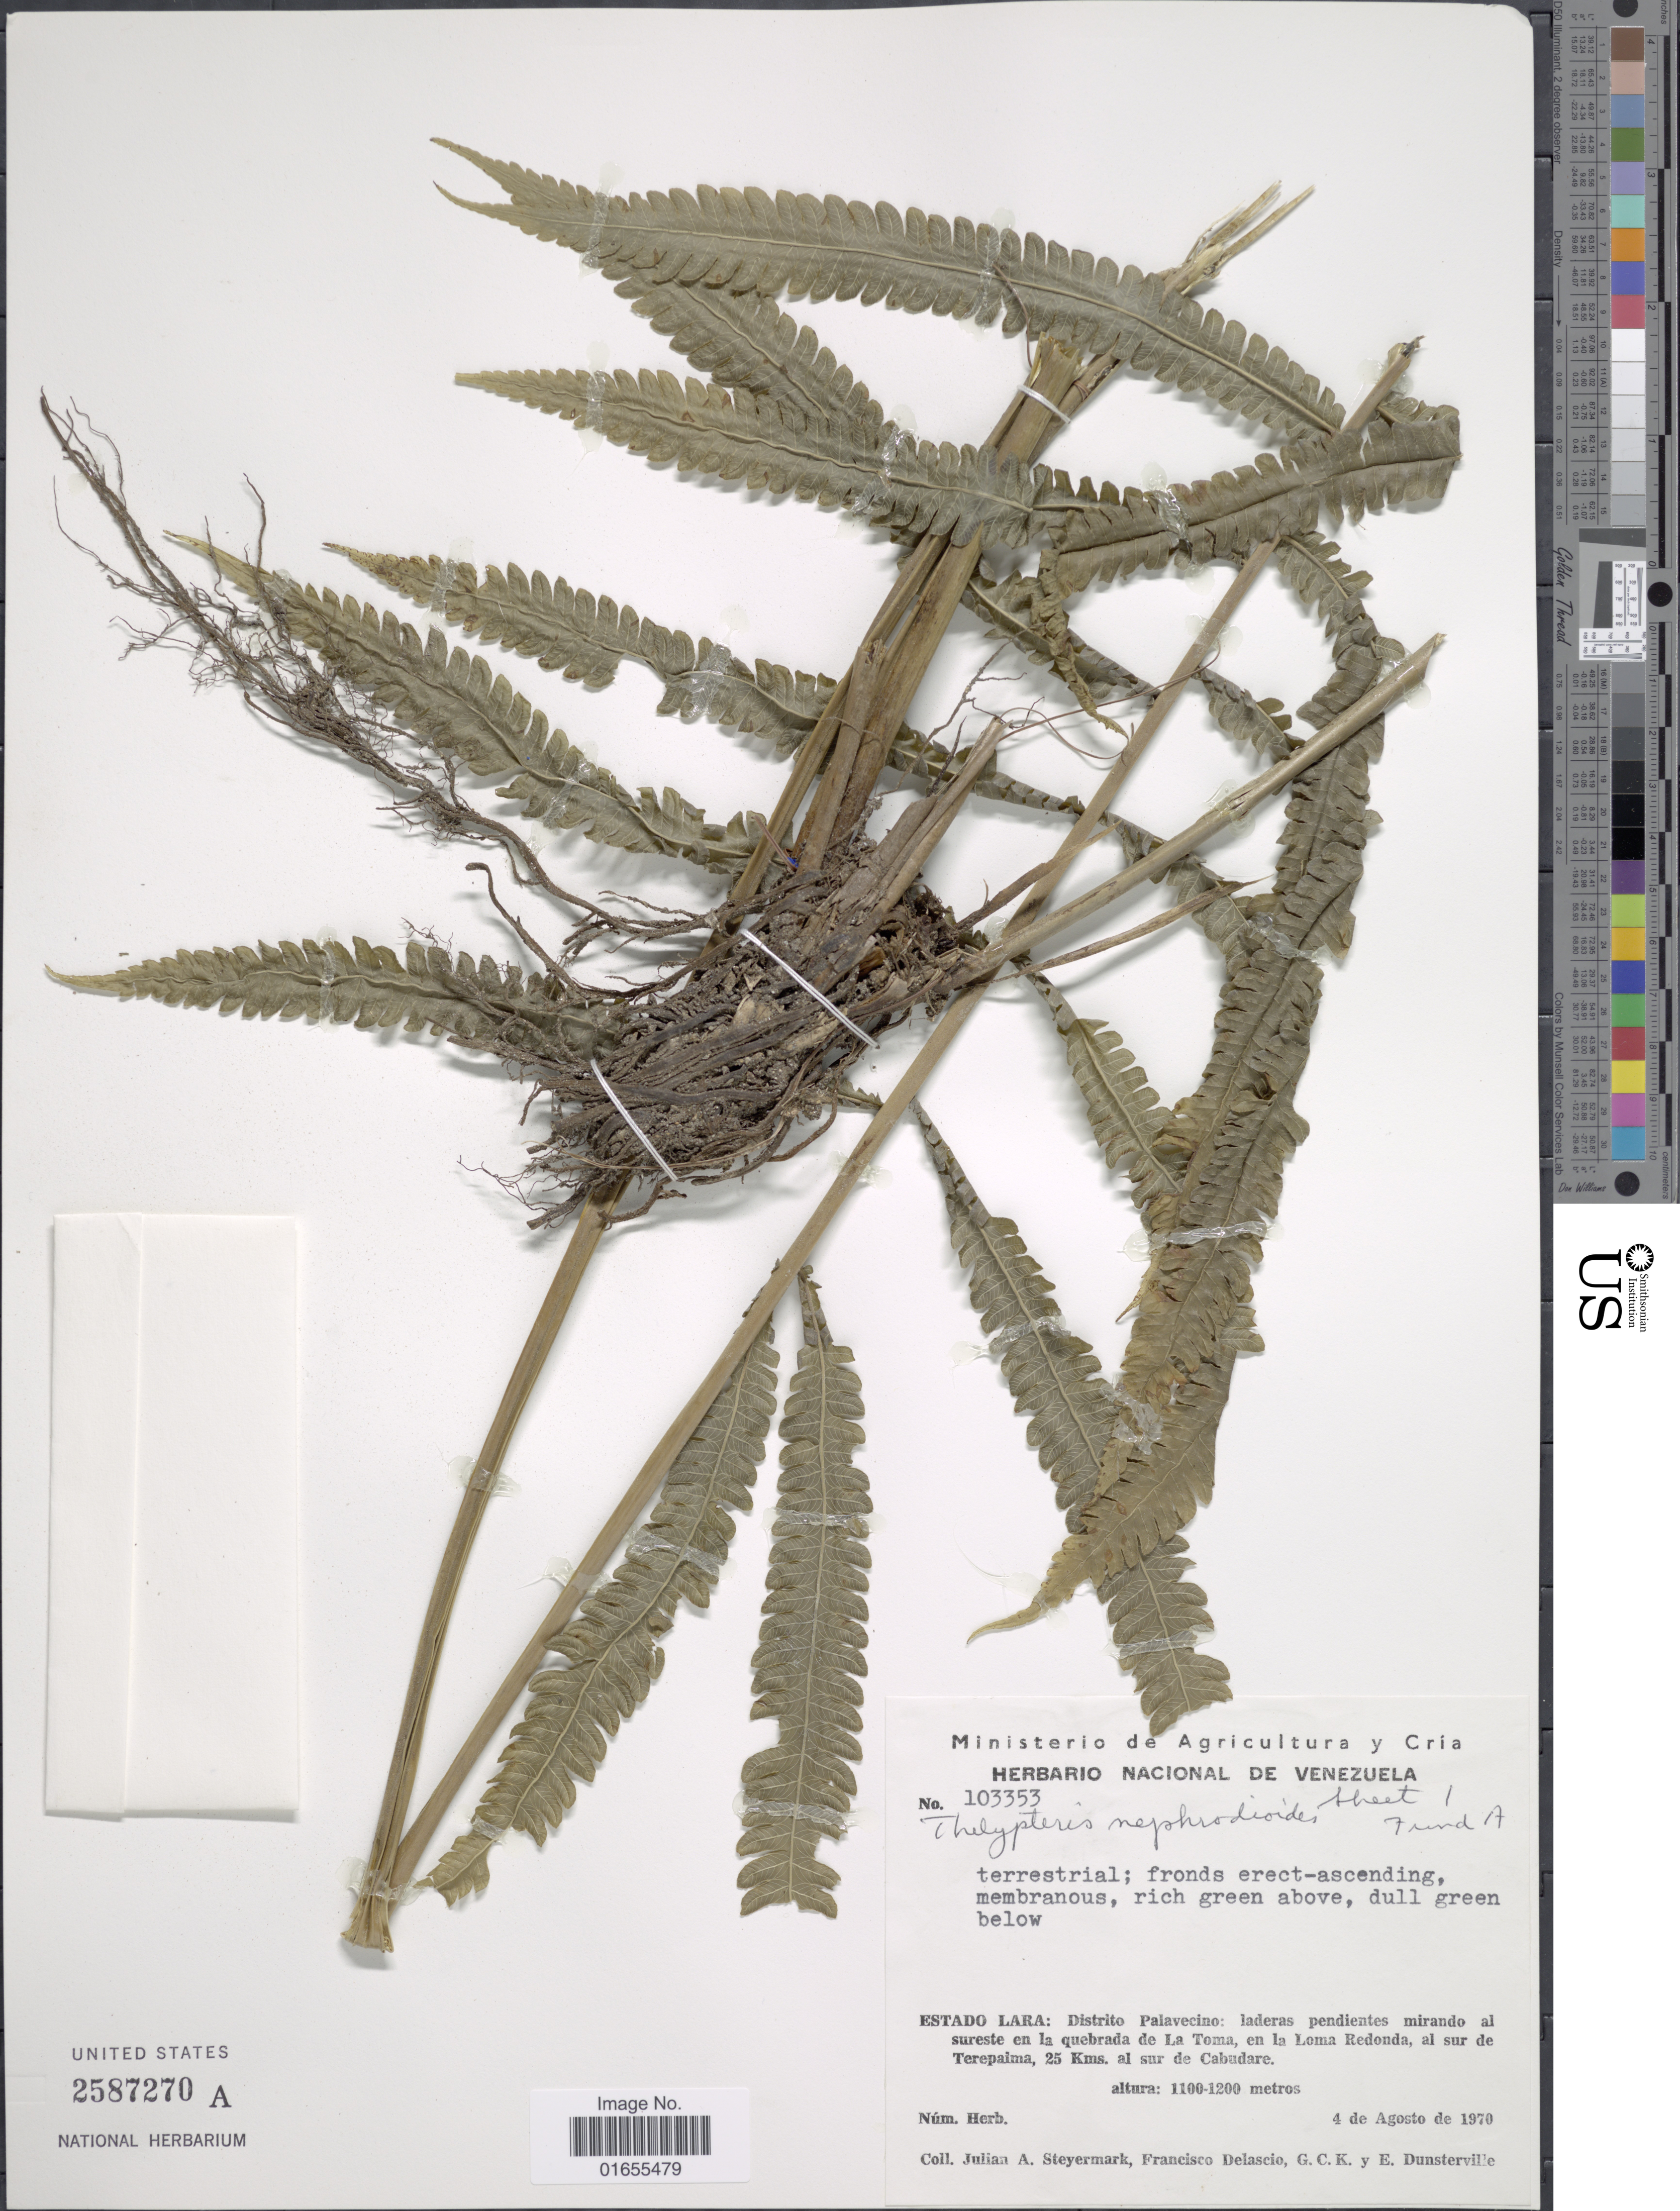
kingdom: Plantae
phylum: Tracheophyta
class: Polypodiopsida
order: Polypodiales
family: Thelypteridaceae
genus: Goniopteris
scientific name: Goniopteris nephrodioides (Klotzsch) comb. nov., ined 2015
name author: (Klotzsch)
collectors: J. Steyermark, F. Delascio, G. C. K. Dunsterville & E. Dunsterville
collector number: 103353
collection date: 1979-08-04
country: Venezuela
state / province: Lara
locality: Distrito Palavecino: laderas pendientes mirando al sureste en la quebrada de La Toma, en la Loma Redonda, al sur de Terepaima, 25 kms. al sur de Cabudare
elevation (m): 1100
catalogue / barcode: US 2587270A